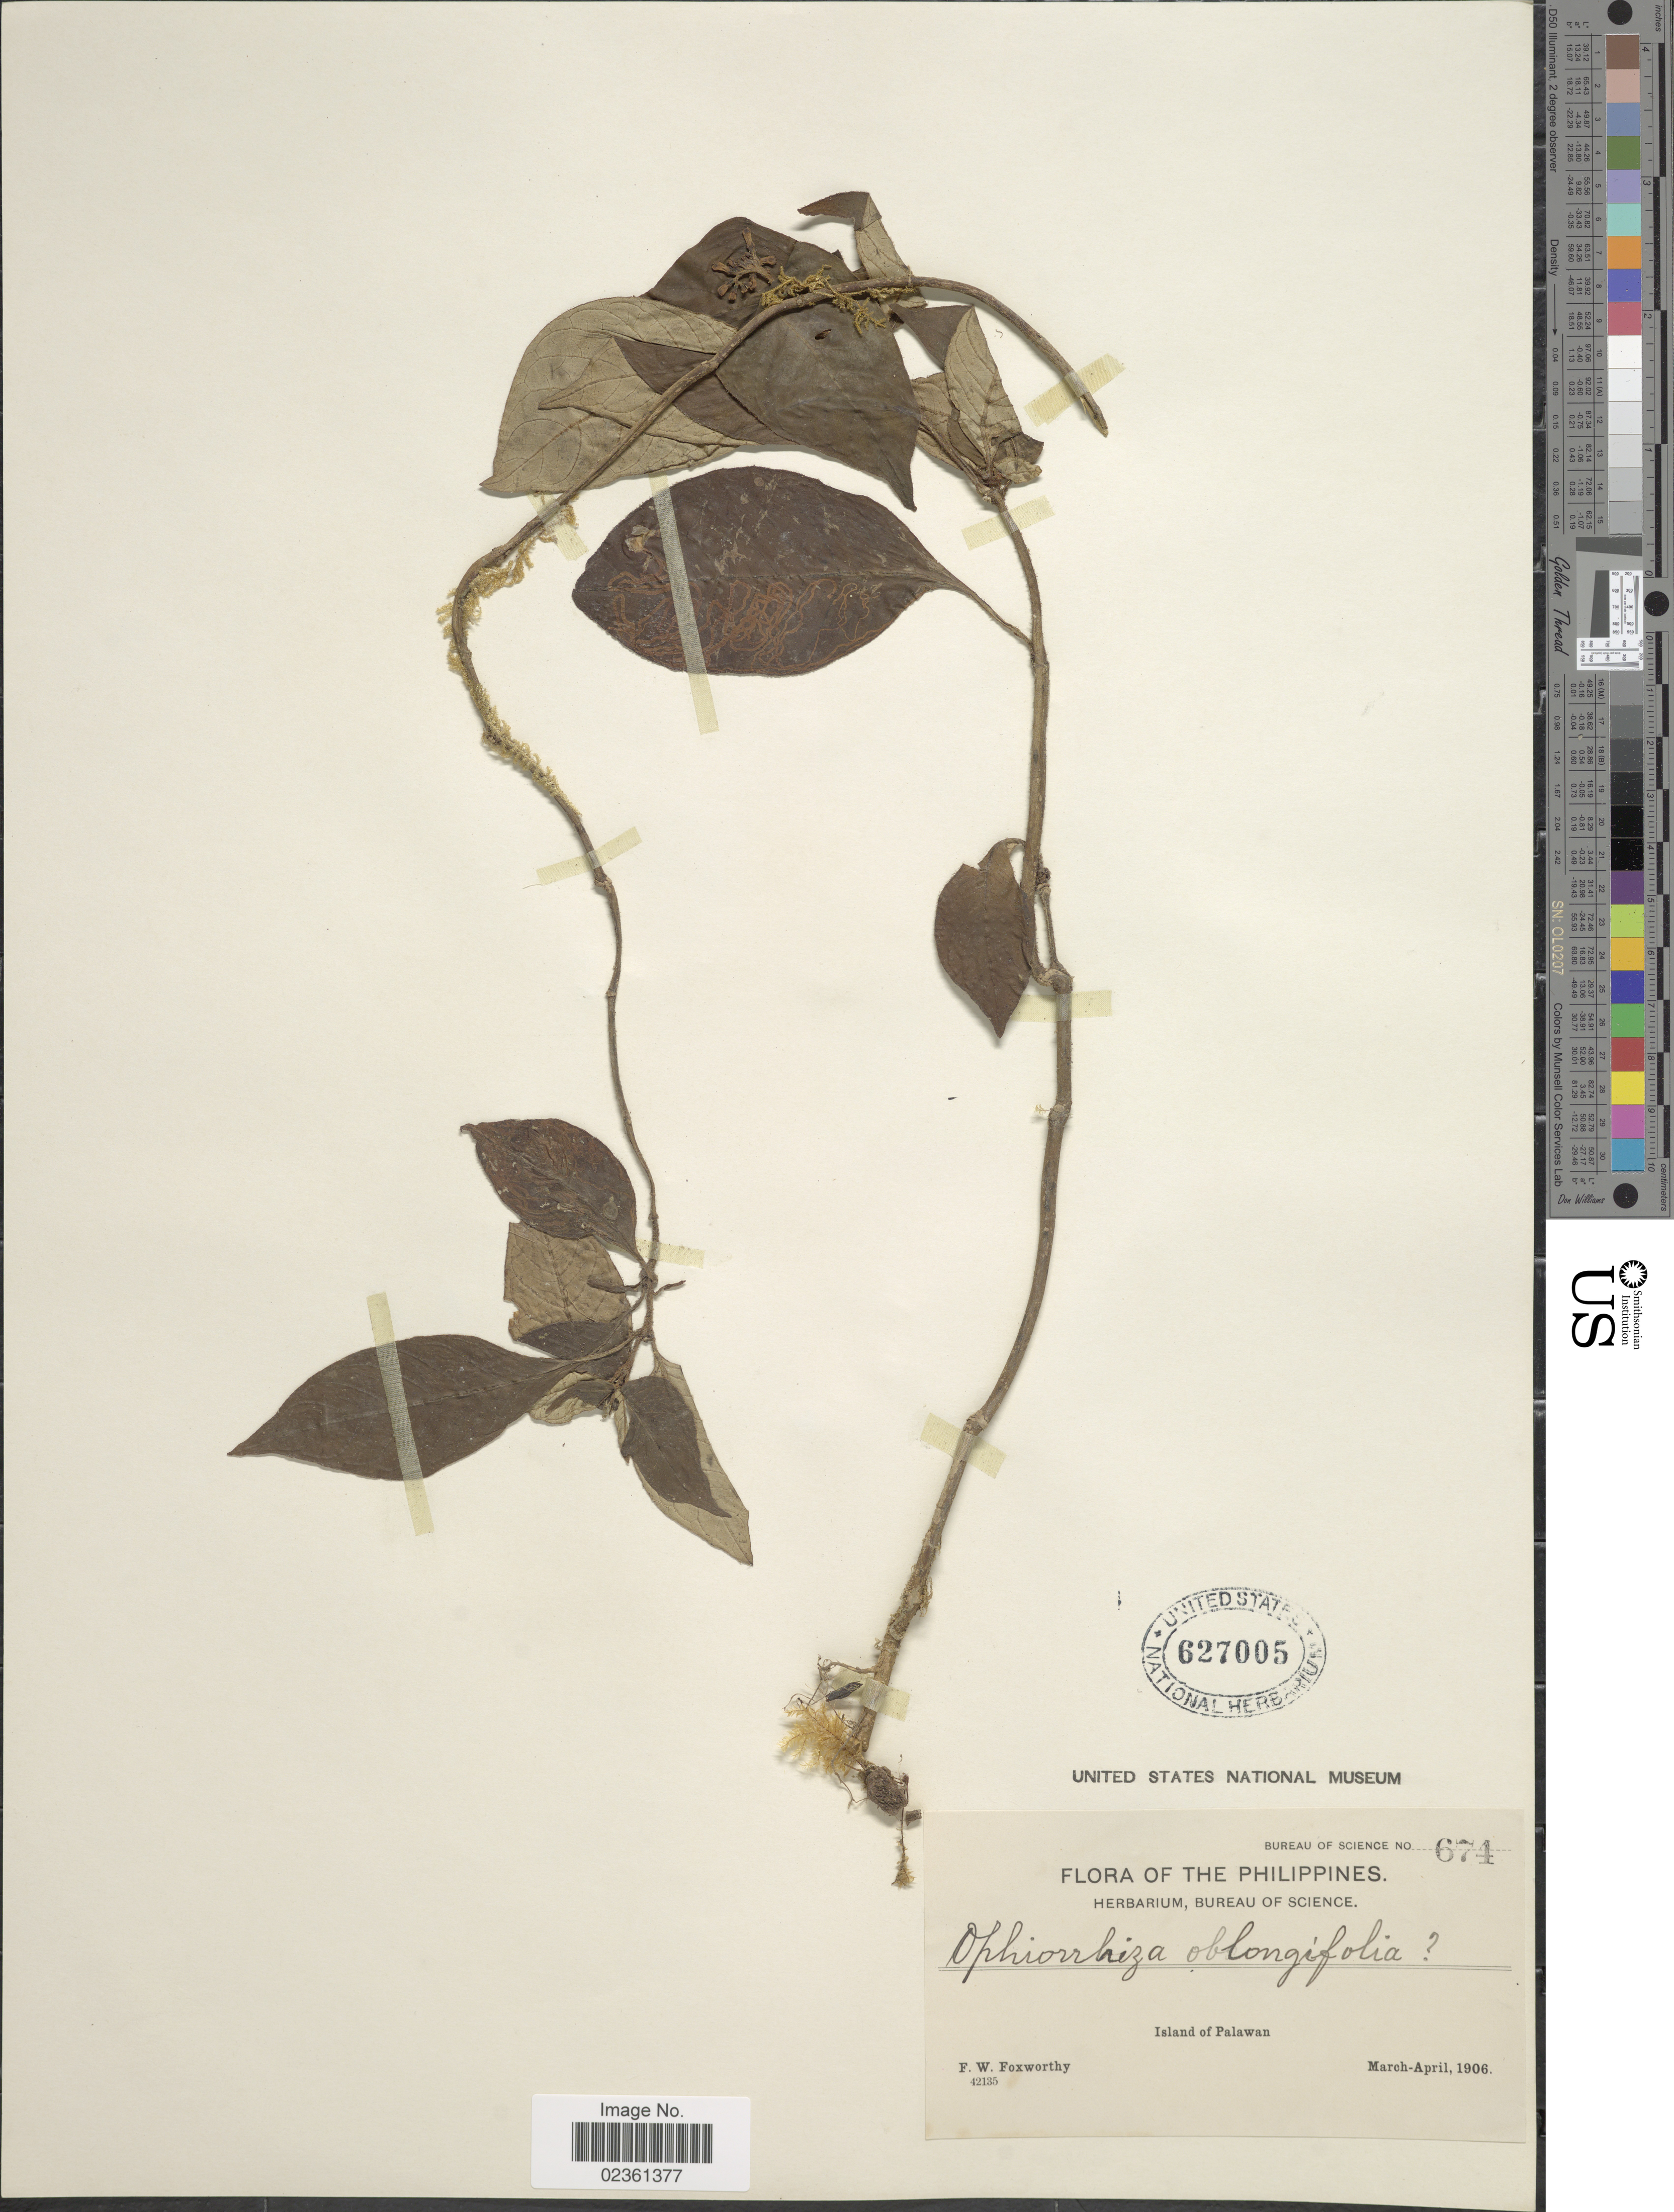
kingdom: Plantae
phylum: Tracheophyta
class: Magnoliopsida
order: Gentianales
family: Rubiaceae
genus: Ophiorrhiza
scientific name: Ophiorrhiza oblongifolia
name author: DC.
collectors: F. W. Foxworthy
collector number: Bureau of Science 674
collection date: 1906-03/1906-04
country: Philippines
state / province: Mimaropa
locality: Island of Palawan.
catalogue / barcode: US 627005